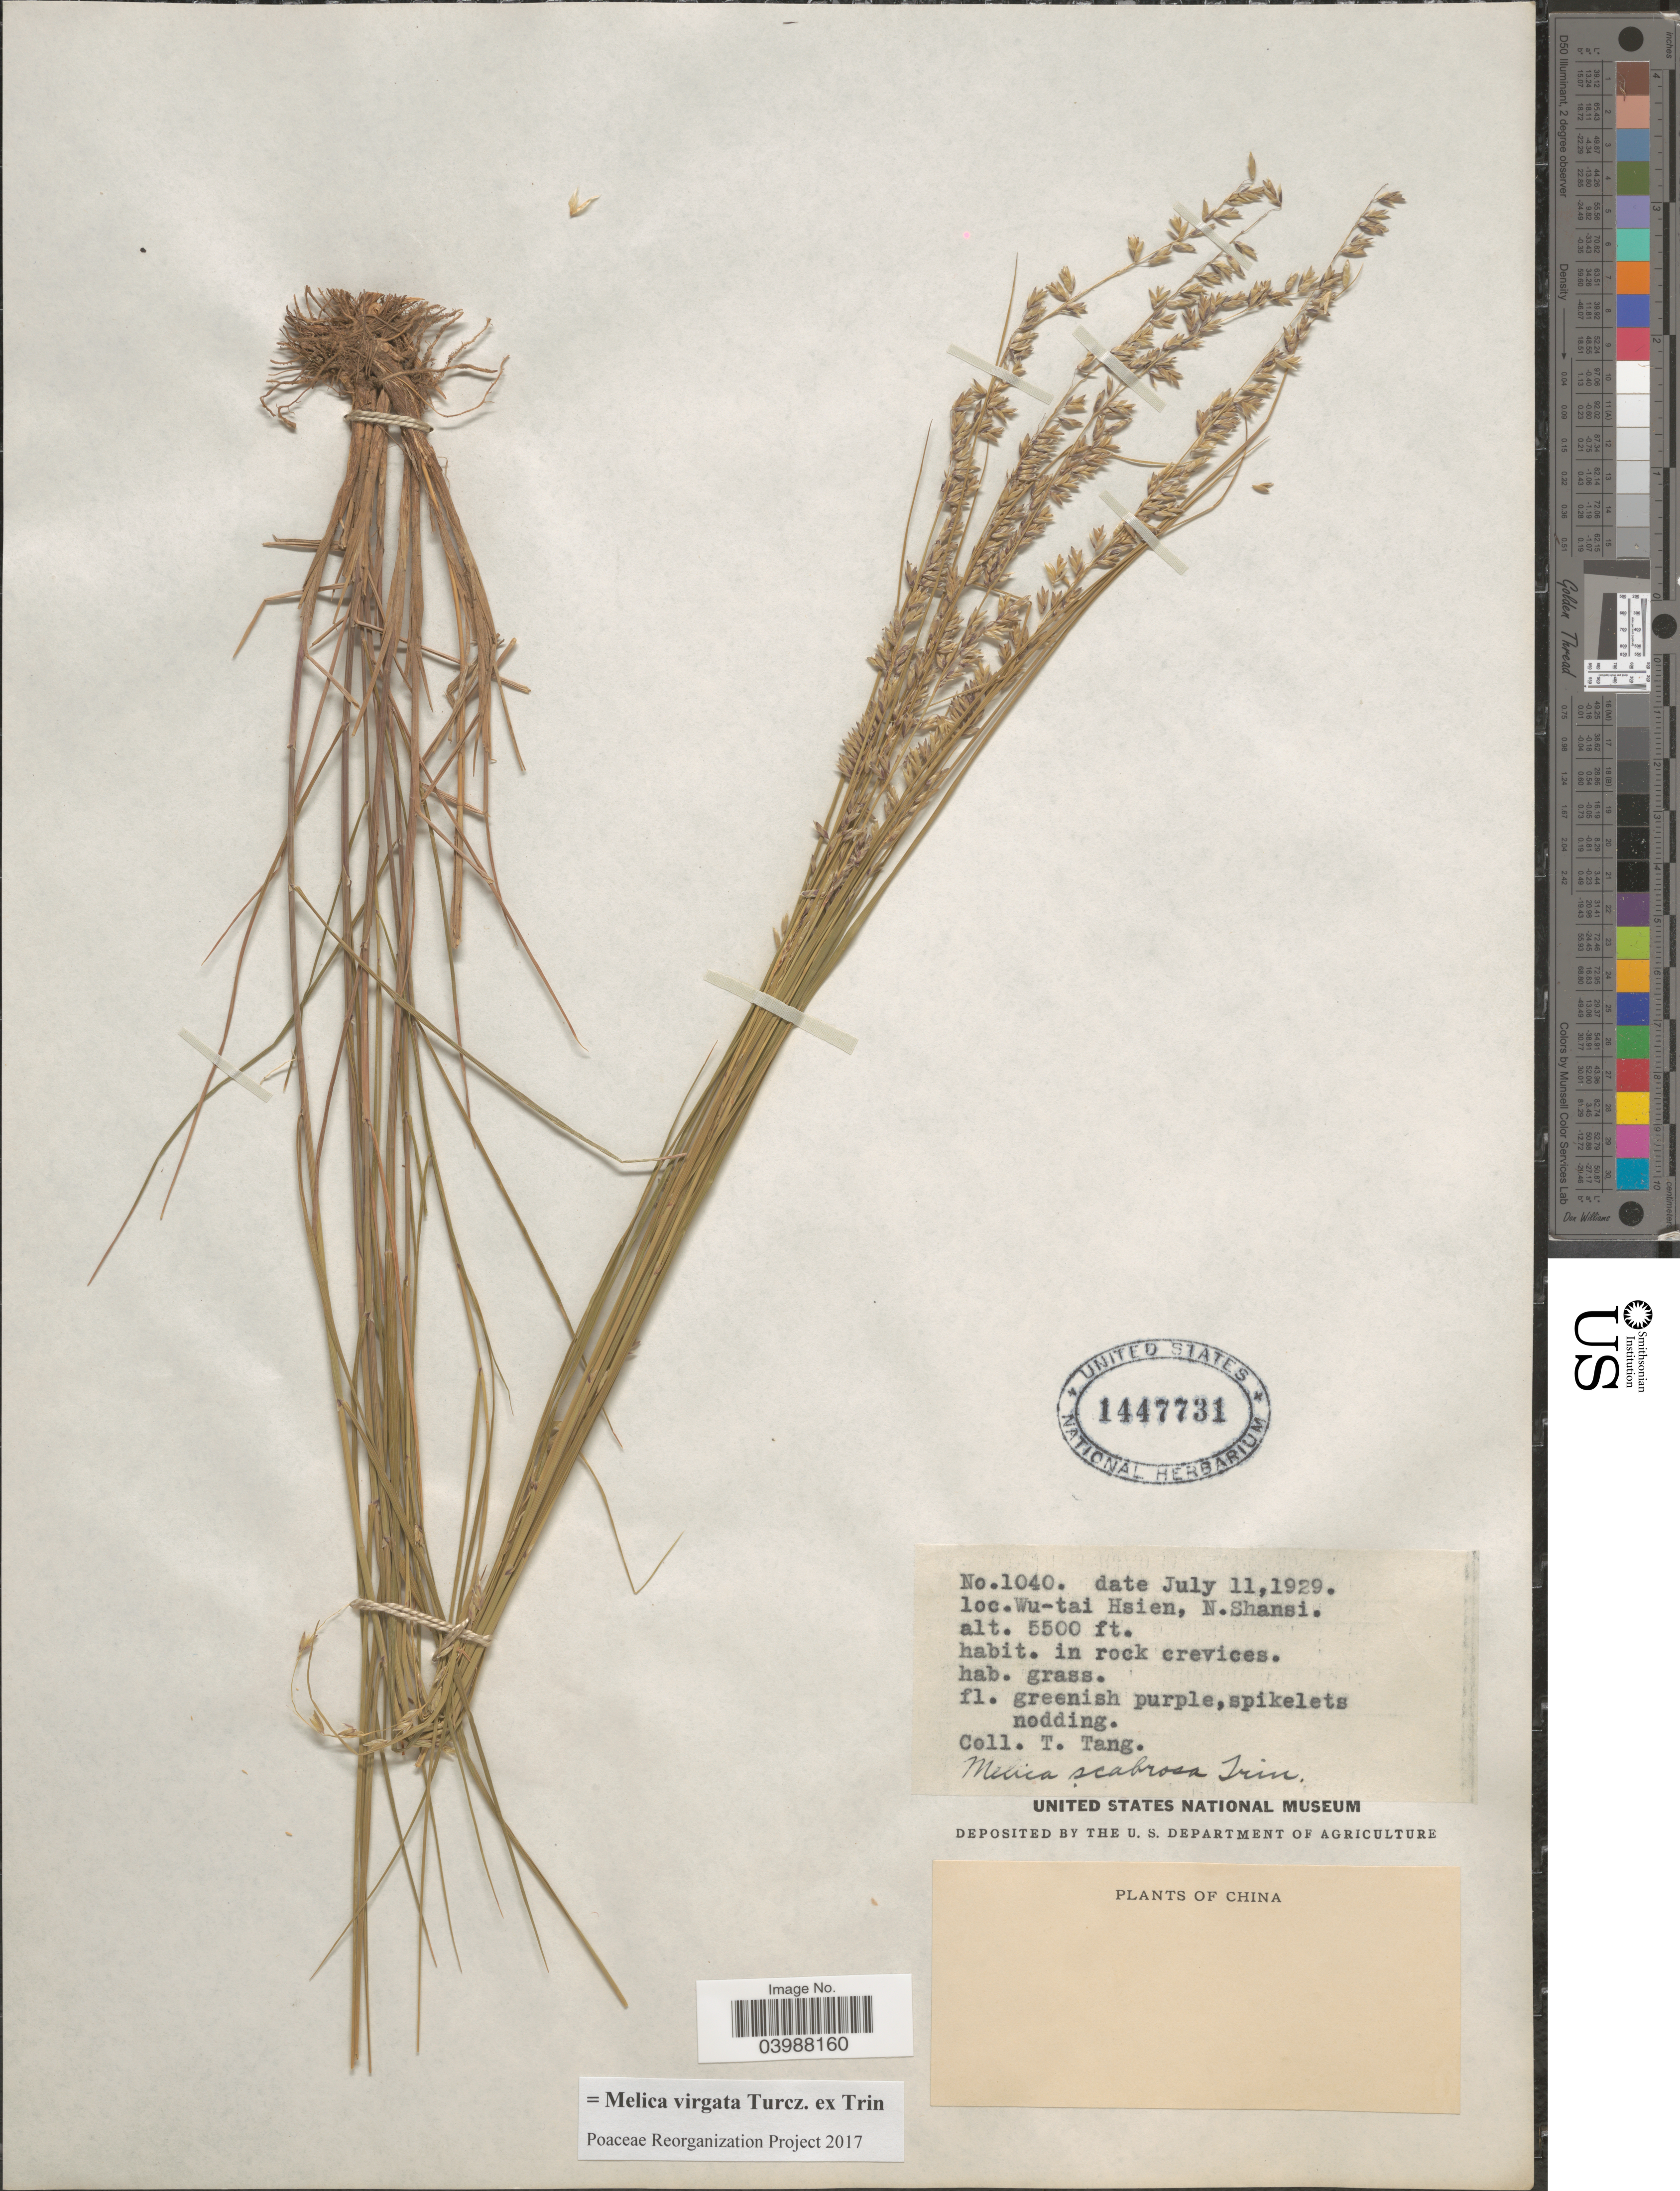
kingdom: Plantae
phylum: Tracheophyta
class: Liliopsida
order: Poales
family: Poaceae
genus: Melica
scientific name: Melica virgata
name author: Turcz. ex Trin.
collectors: T. Tang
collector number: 1040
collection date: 1929-07-11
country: China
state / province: Shanxi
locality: Wu-tai Hsien, N.Shansi.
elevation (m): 1676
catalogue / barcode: US 1447731